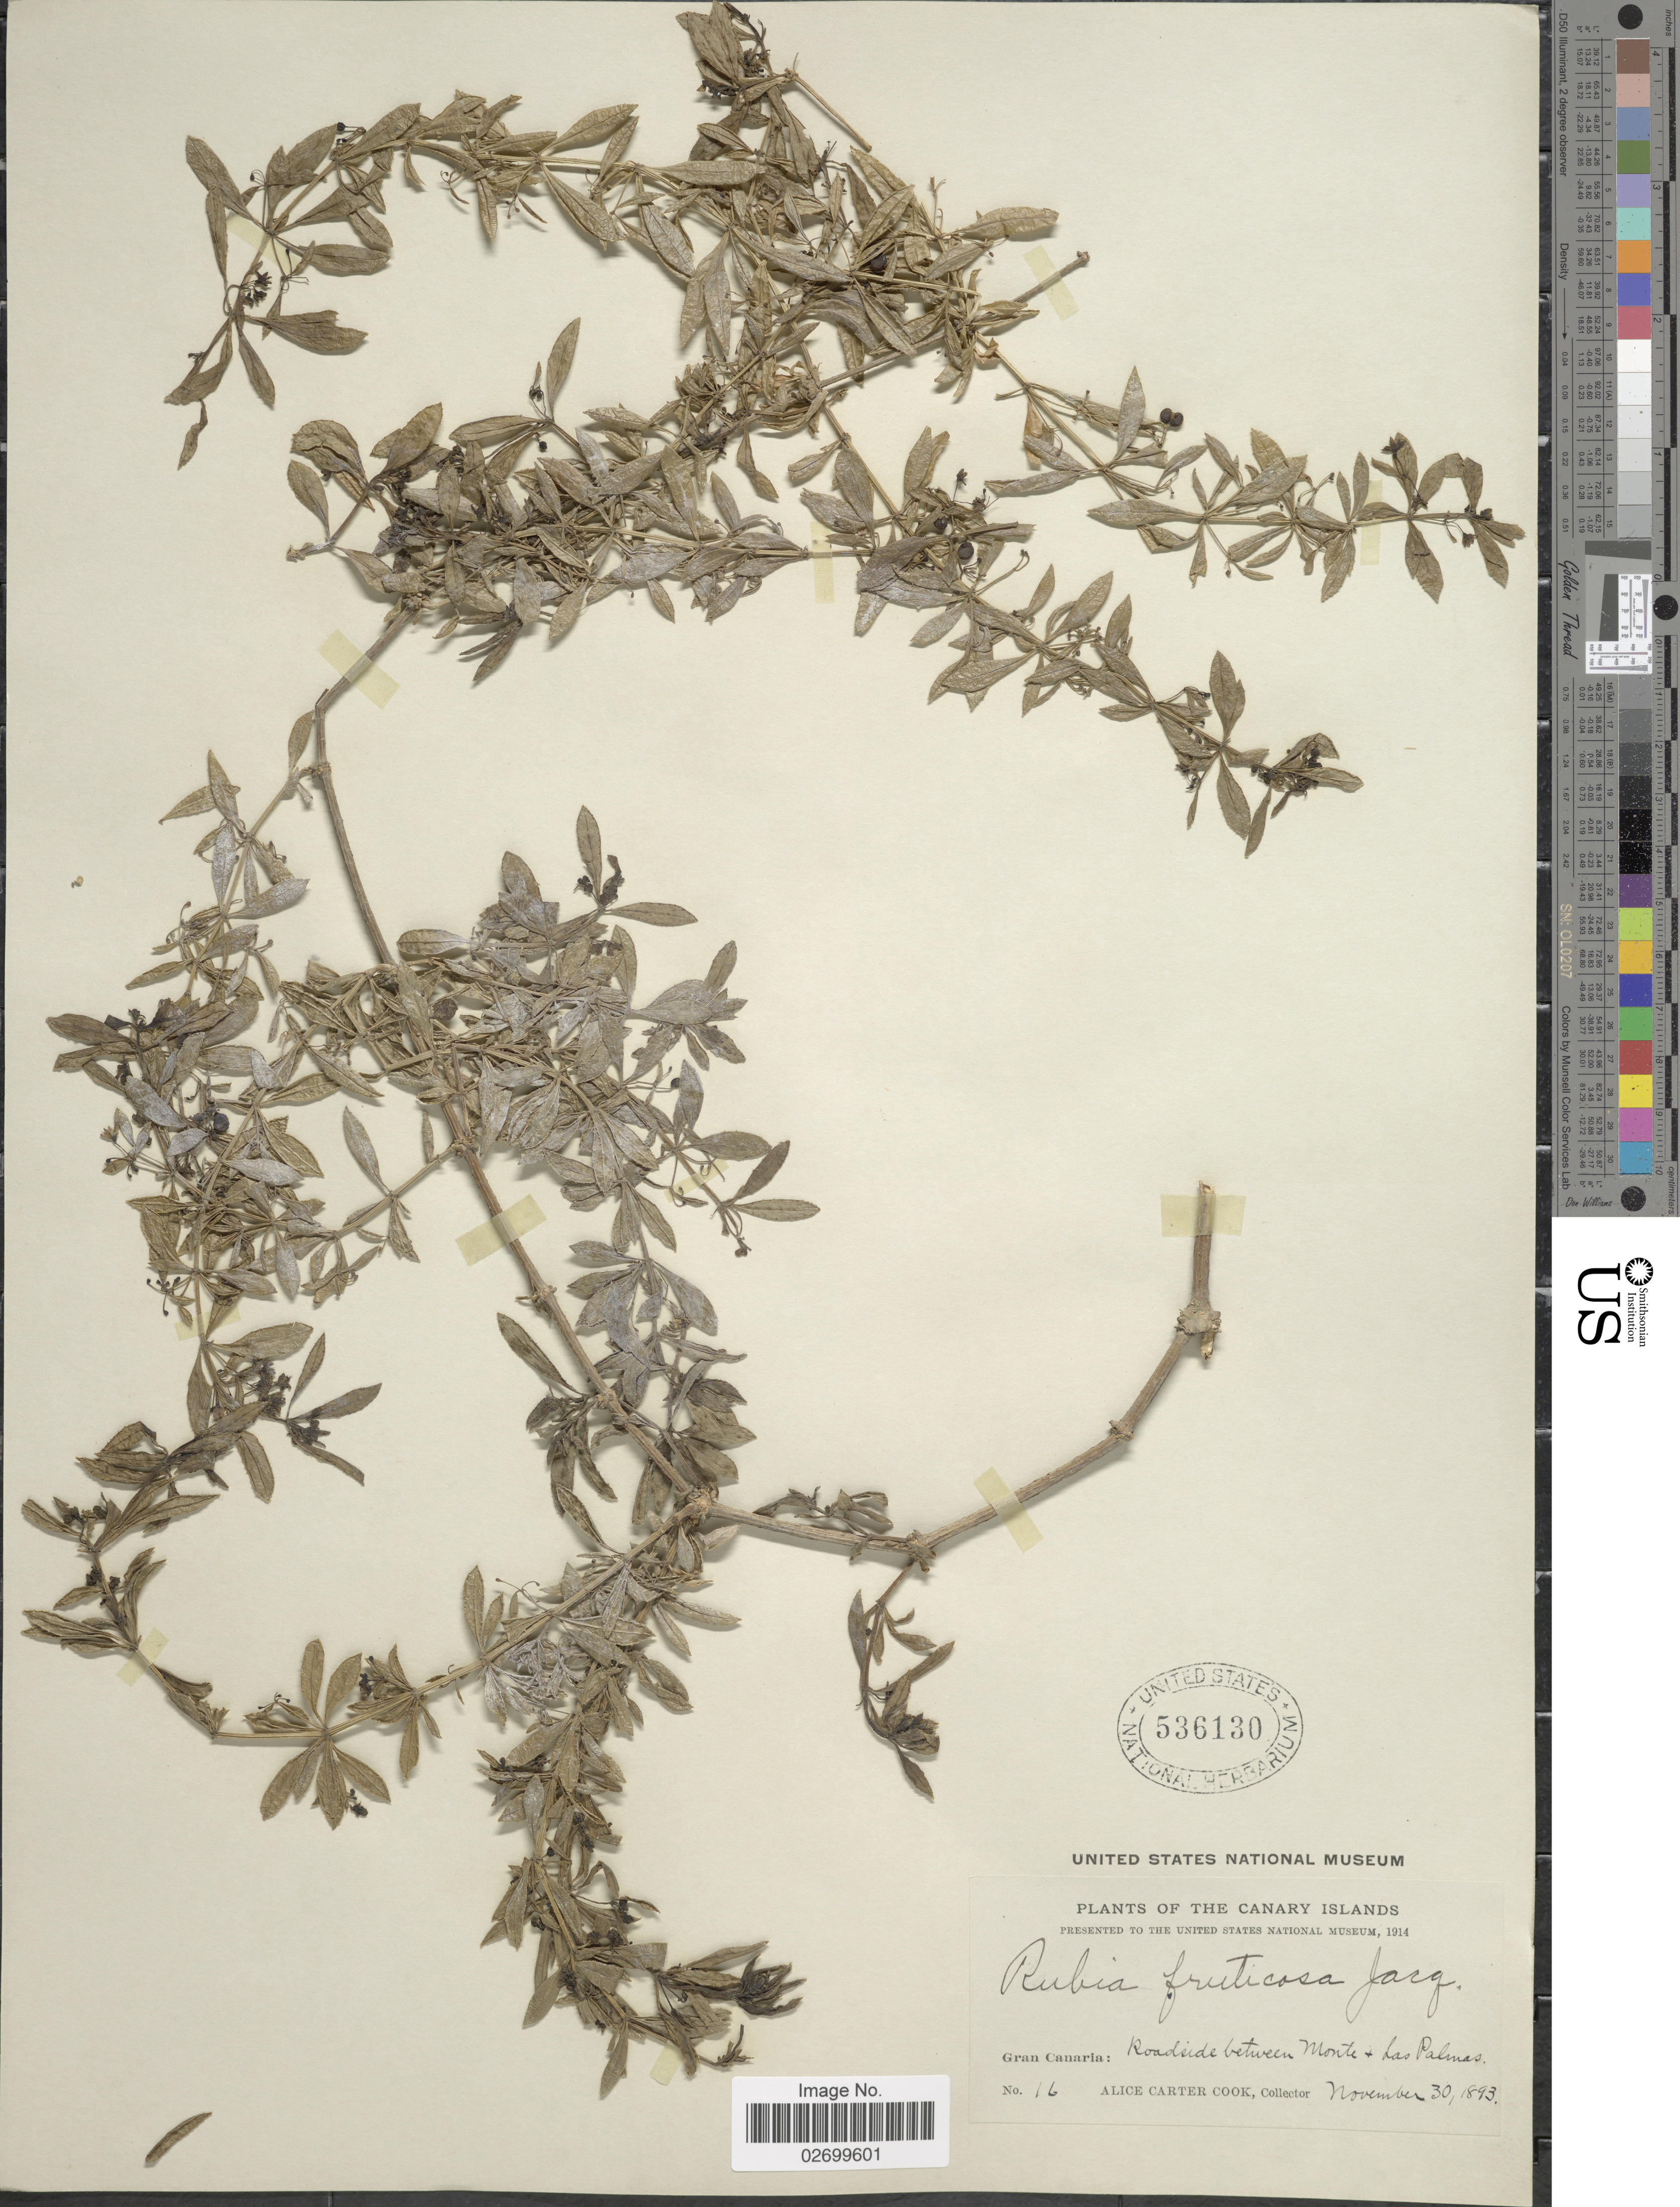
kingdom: Plantae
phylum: Tracheophyta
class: Magnoliopsida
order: Gentianales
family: Rubiaceae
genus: Rubia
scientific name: Rubia fruticosa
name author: Aiton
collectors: Alice C. Cook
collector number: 16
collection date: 1893-11-30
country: Spain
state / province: Canarias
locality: The Canary Islands, Gran Canaria: Roadside between Monte + Las Palmas.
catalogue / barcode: US 536130